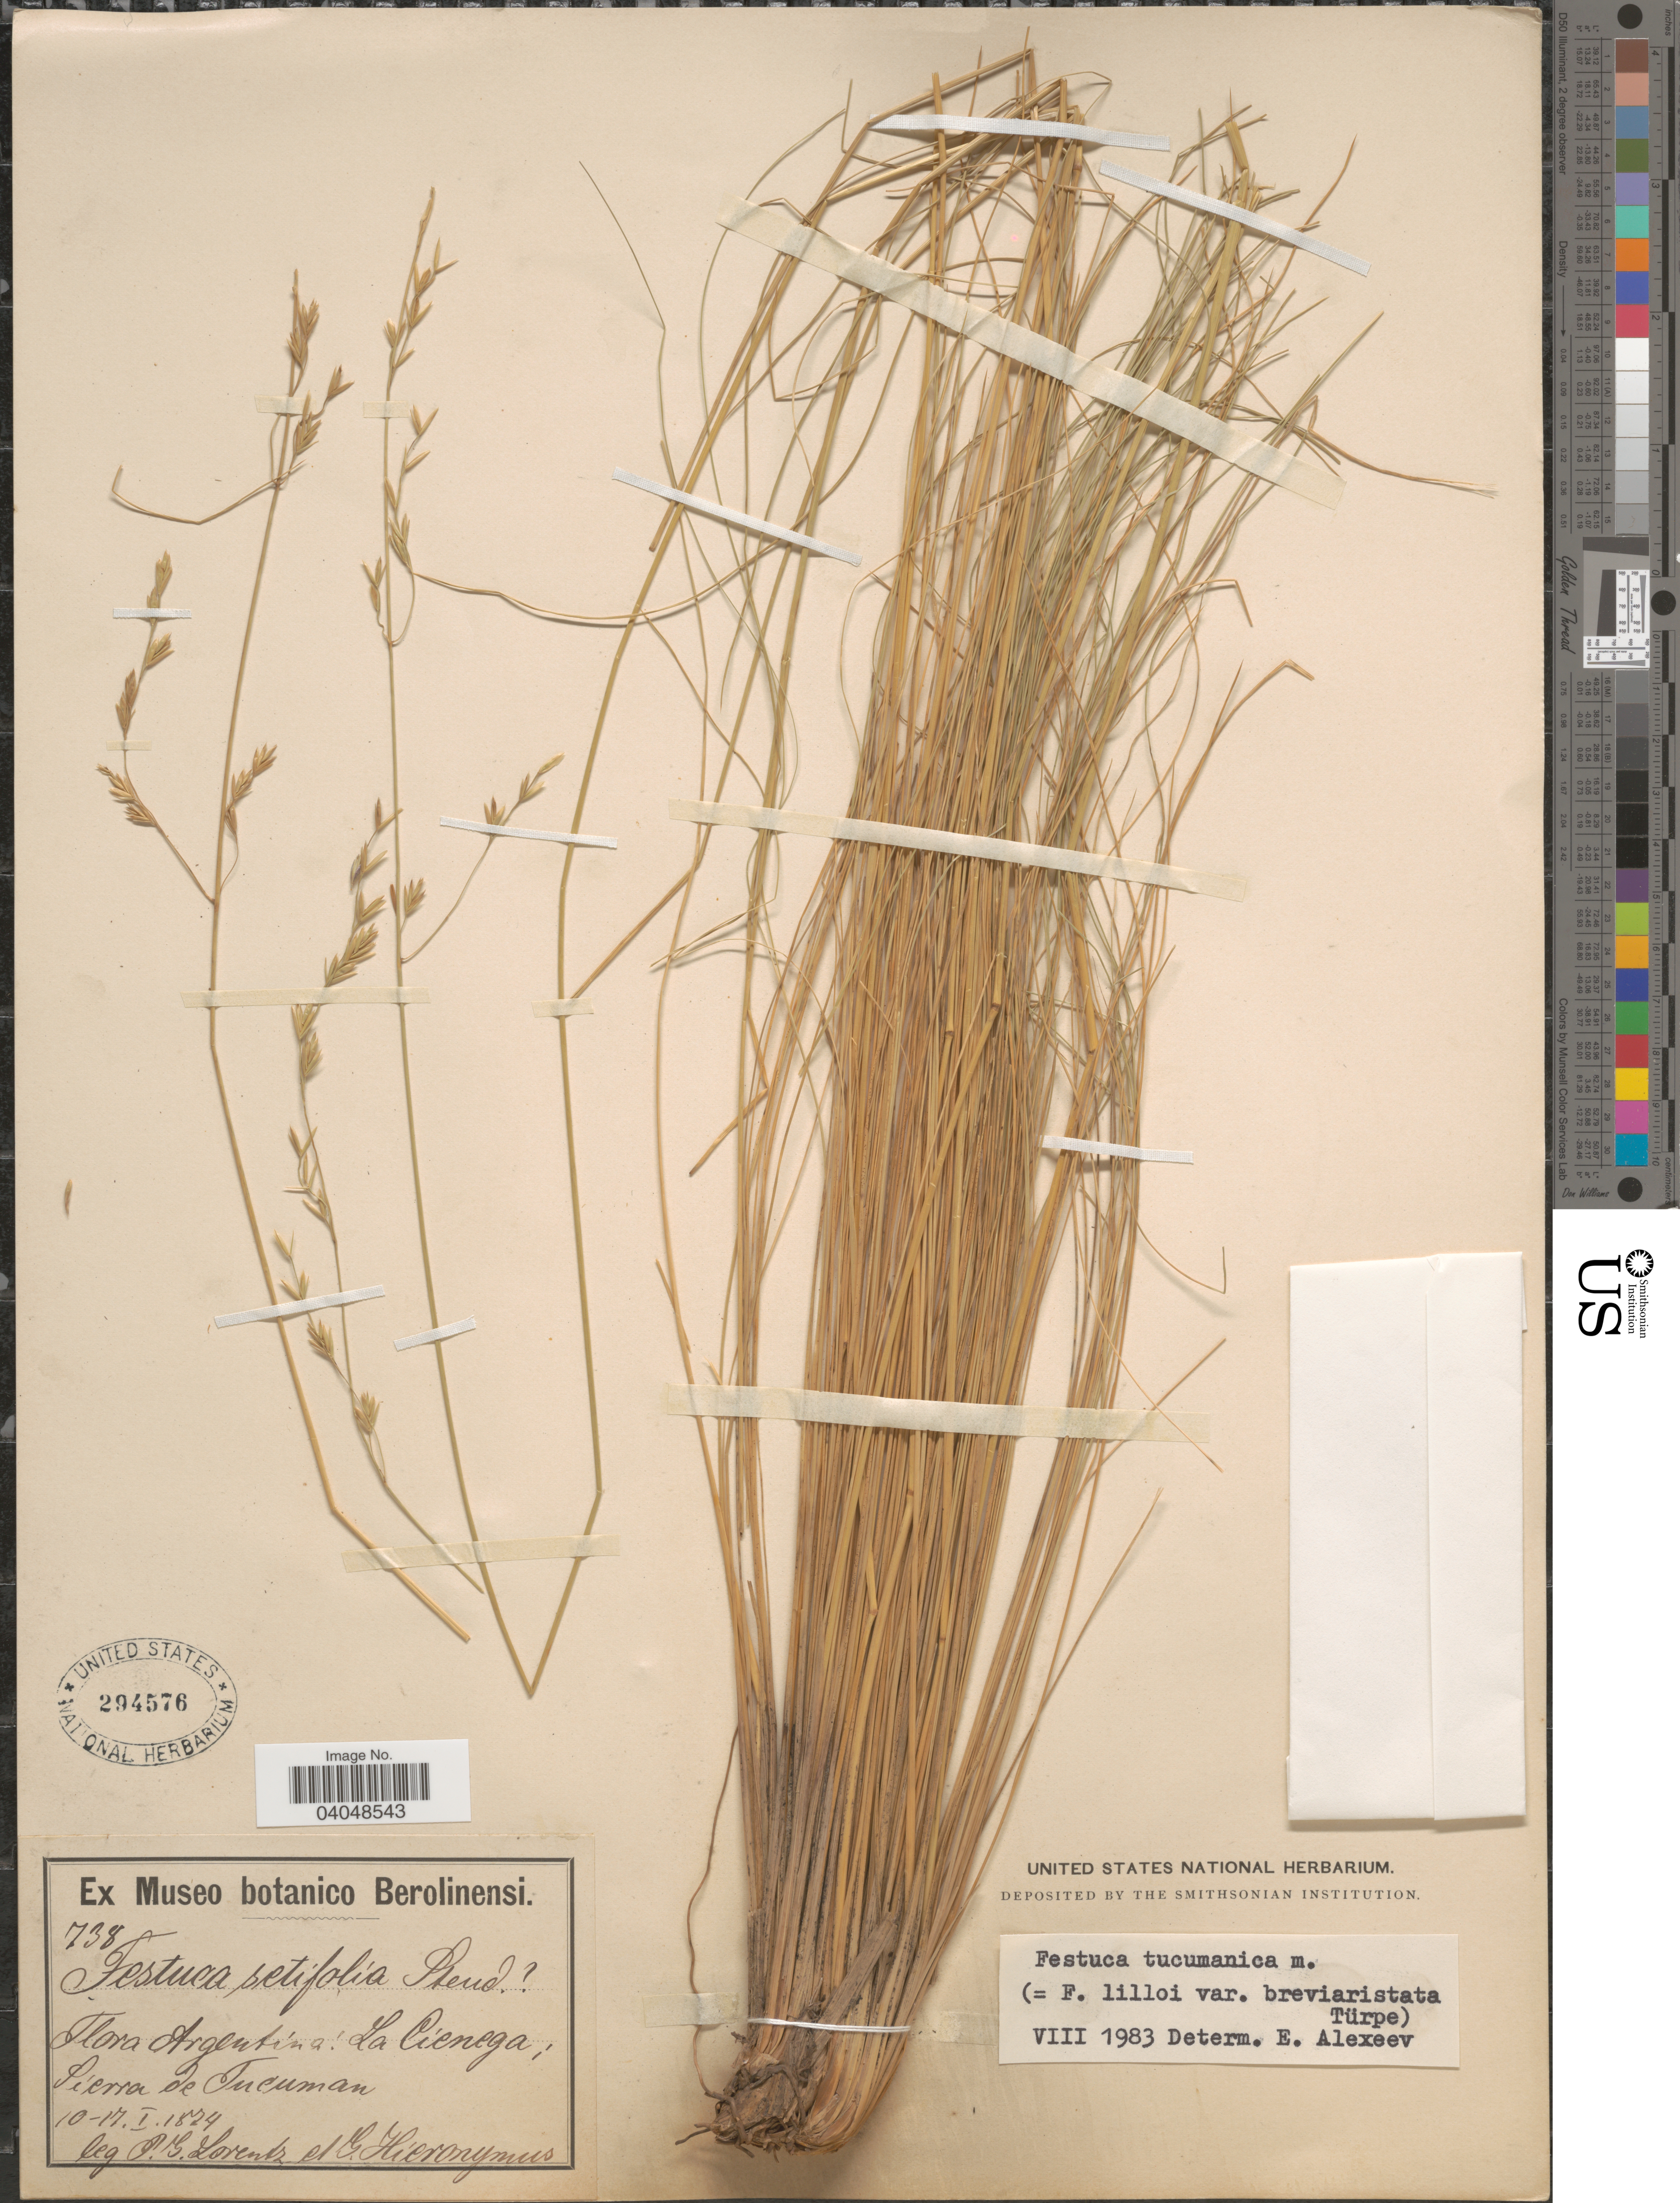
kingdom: Plantae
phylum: Tracheophyta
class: Liliopsida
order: Poales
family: Poaceae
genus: Festuca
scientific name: Festuca tucumanica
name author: E.B. Alexeev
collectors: P. G. Lorentz & G. H. Hieronymus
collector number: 738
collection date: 1824-01-10/1824-01-17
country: Argentina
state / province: Tucuman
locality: La Cíenega; Sierra de Tucuman.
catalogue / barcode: US 294576